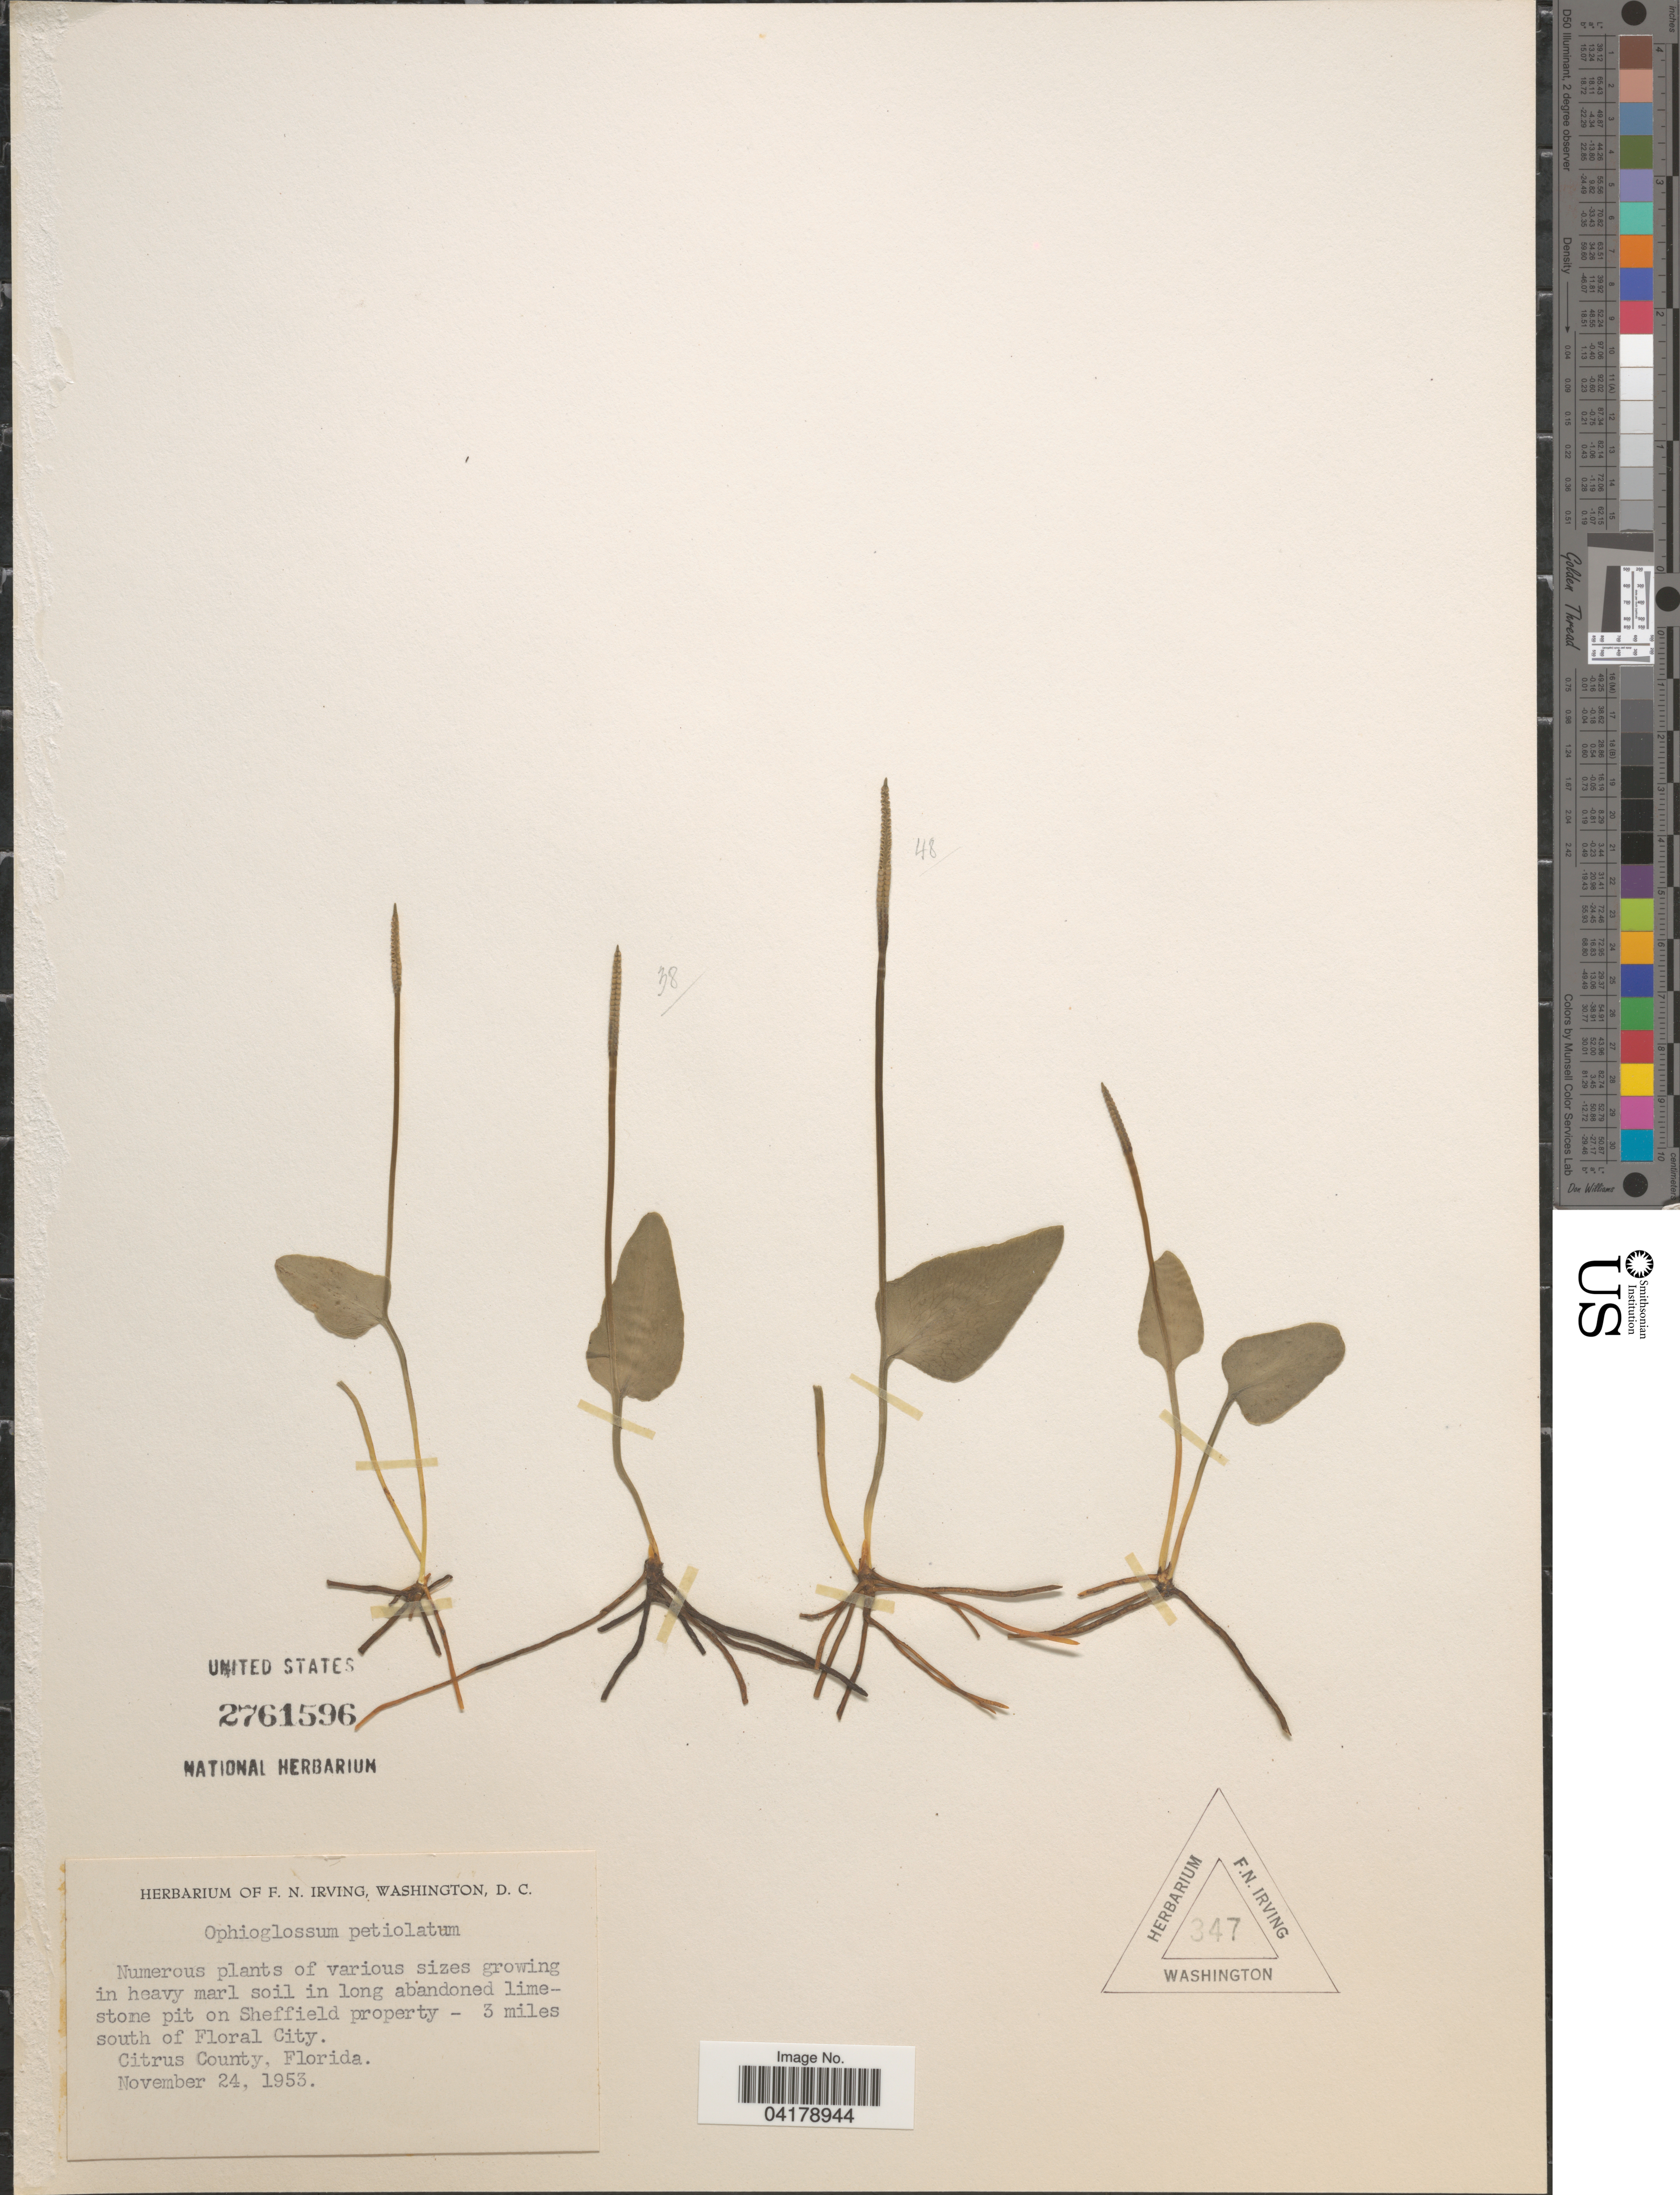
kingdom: Plantae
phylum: Tracheophyta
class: Polypodiopsida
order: Ophioglossales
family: Ophioglossaceae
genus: Ophioglossum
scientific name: Ophioglossum petiolatum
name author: Hook.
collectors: ex herb. F.N. Irving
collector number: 347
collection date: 1953-11-24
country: United States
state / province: Florida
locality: Stone pit on Sheffield property - 3 miles south of Floral City. Citrus County.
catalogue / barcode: US 2761596